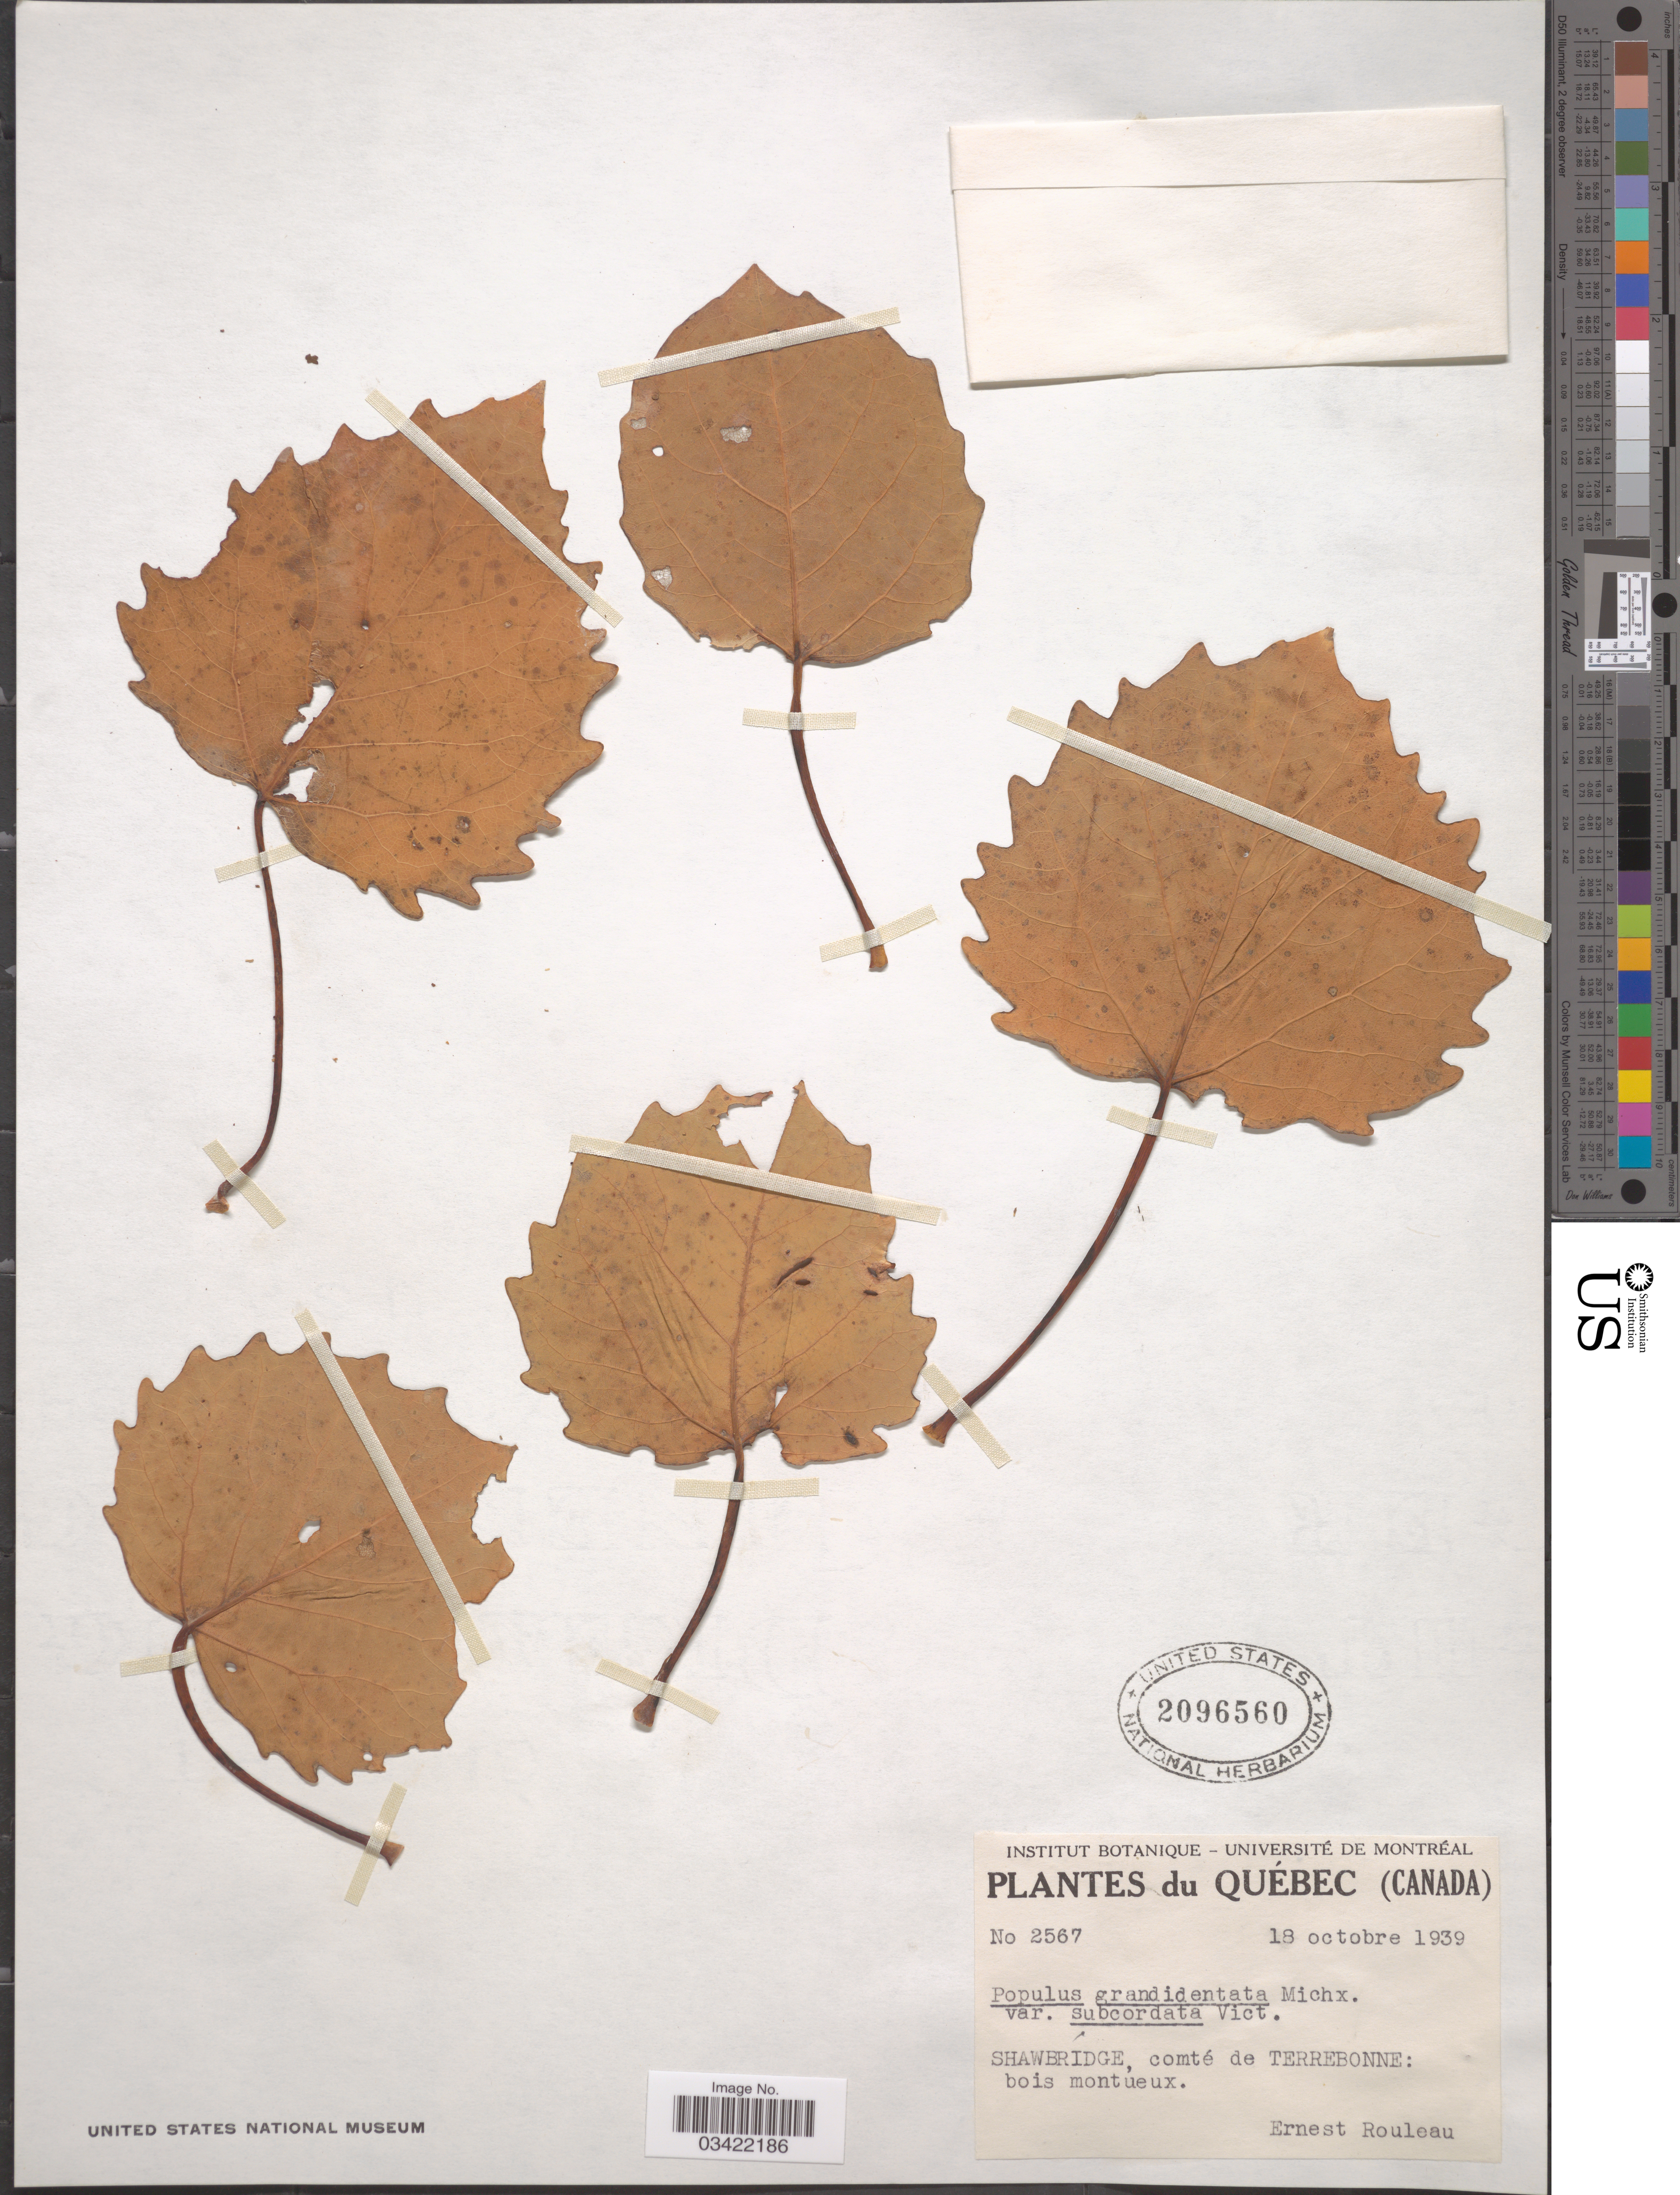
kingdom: Plantae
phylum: Tracheophyta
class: Magnoliopsida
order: Malpighiales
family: Salicaceae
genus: Populus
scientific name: Populus grandidentata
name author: Michx.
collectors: J. Rouleau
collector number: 2567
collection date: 1939-10-18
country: Canada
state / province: Quebec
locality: Shawbridge, comté de Terrebonne: bois montueux.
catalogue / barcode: US 2096560